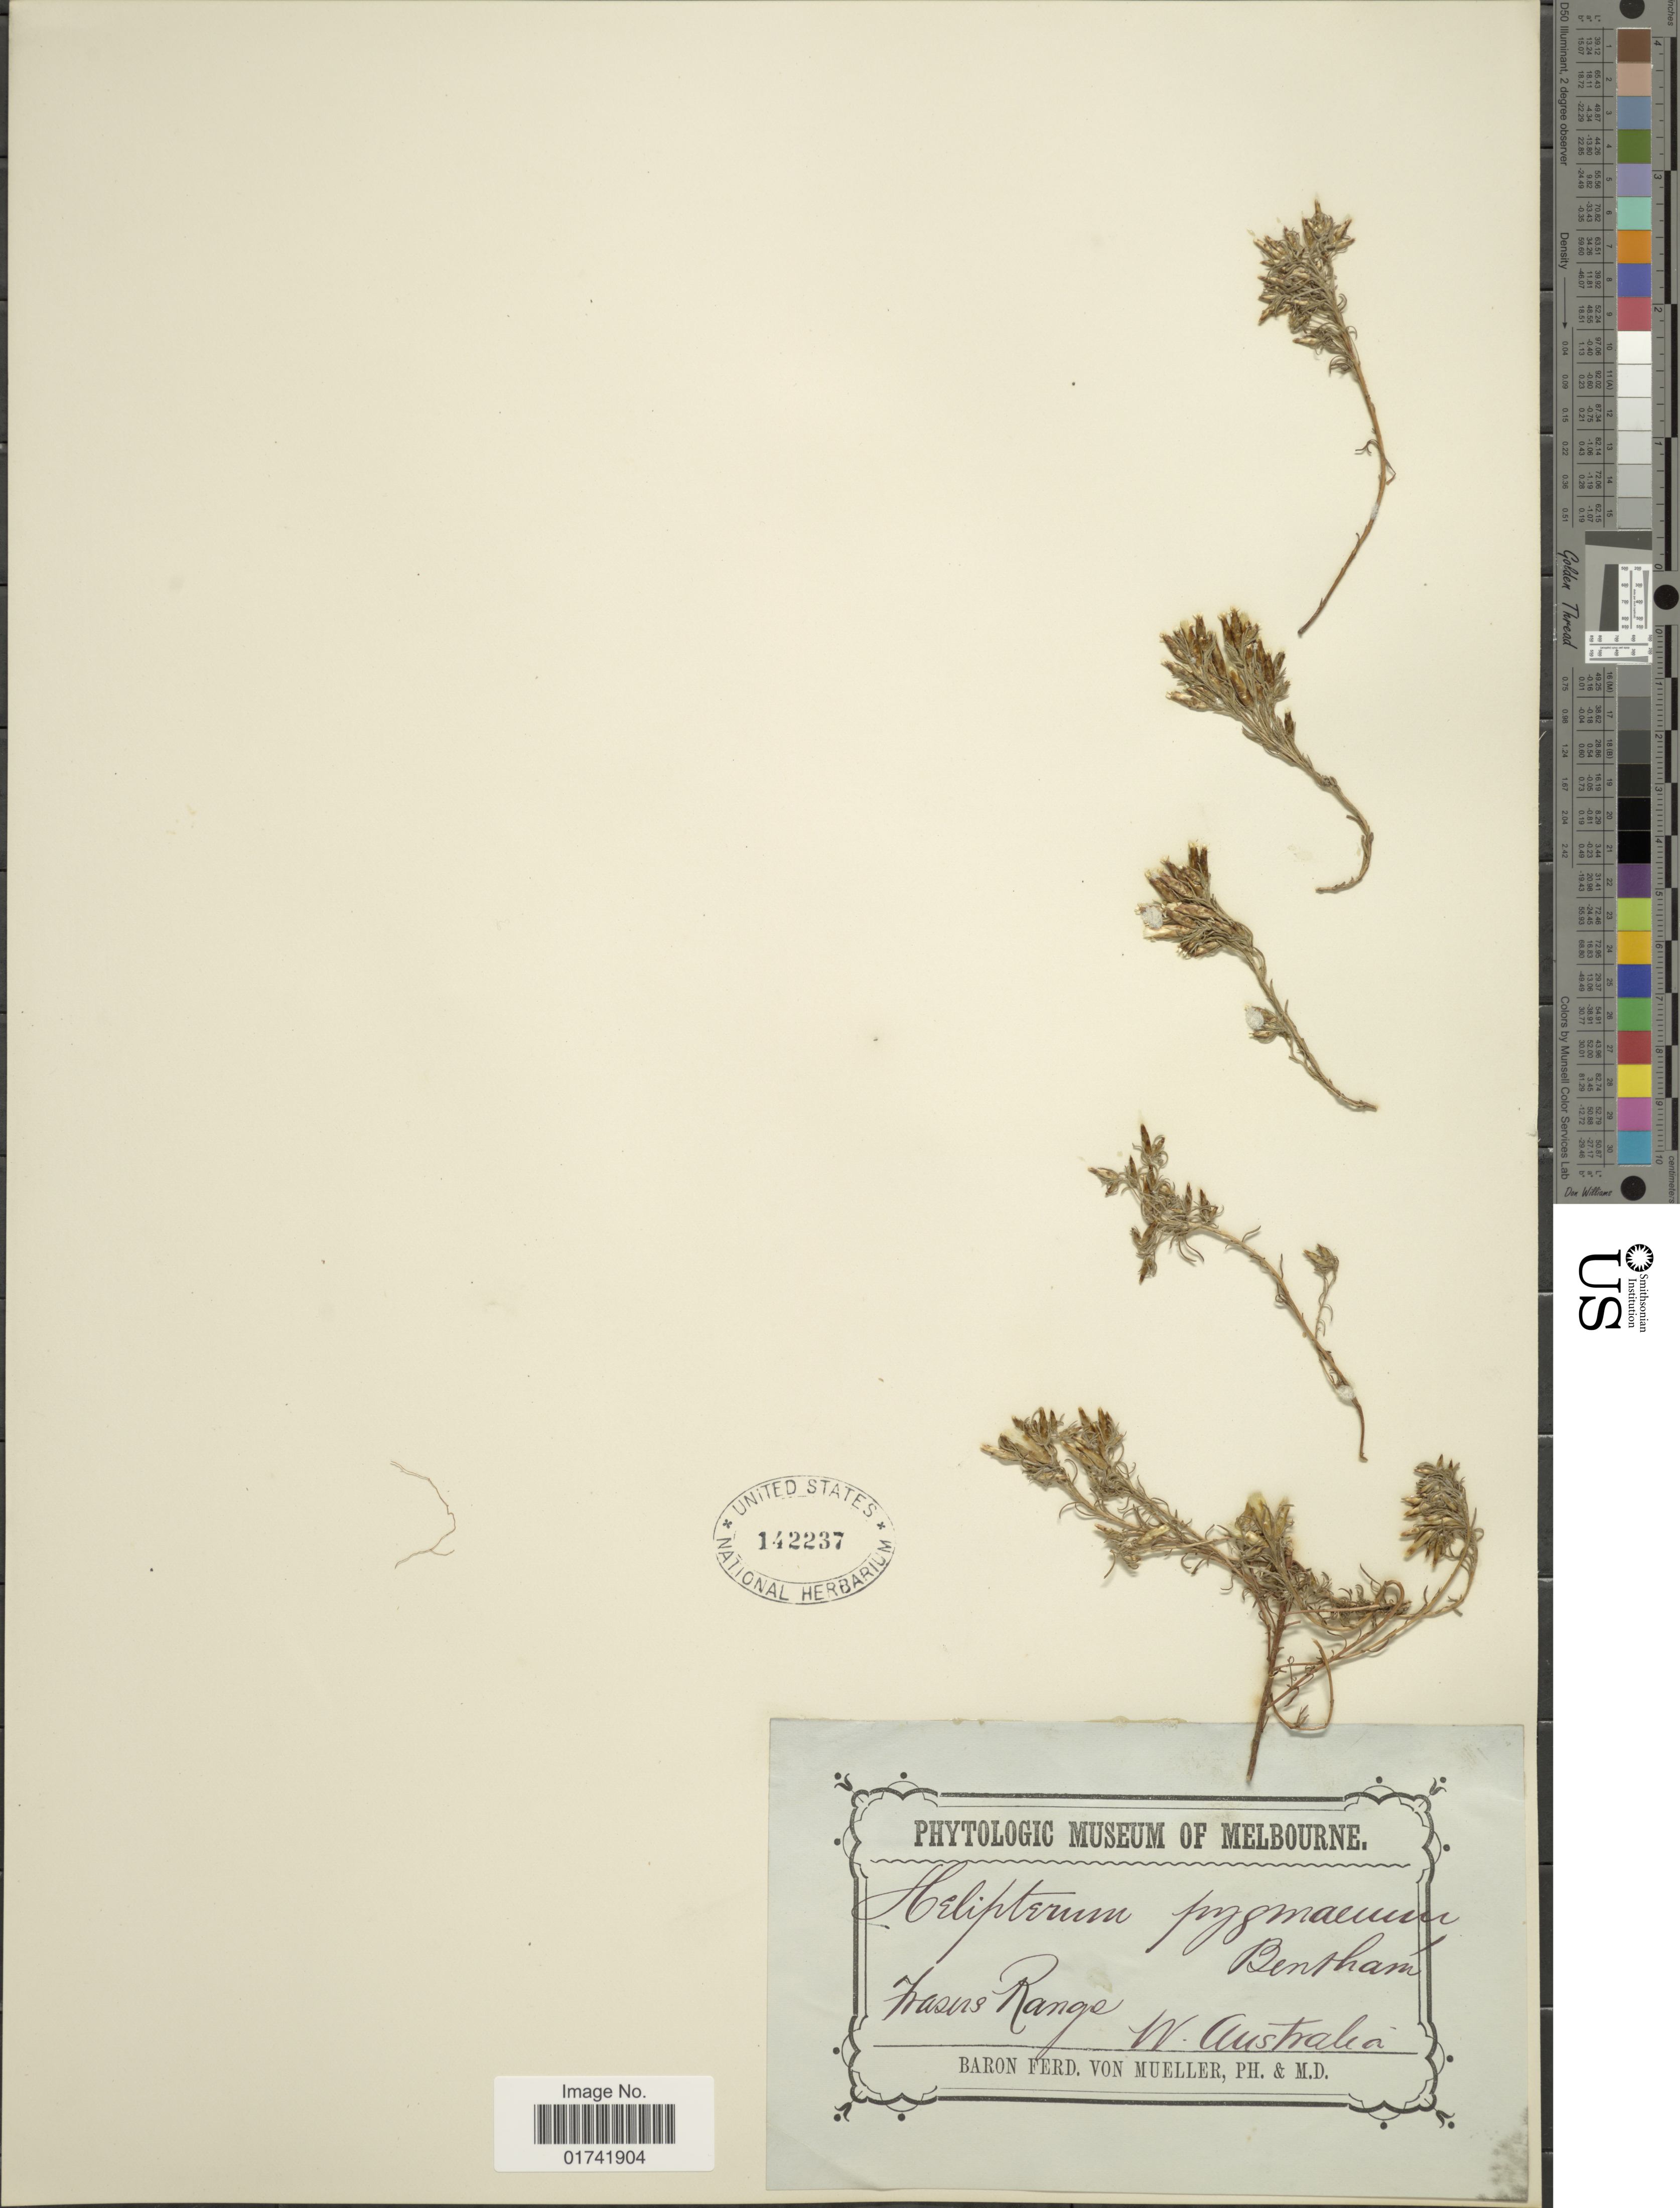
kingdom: Plantae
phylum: Tracheophyta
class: Magnoliopsida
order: Asterales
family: Asteraceae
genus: Rhodanthe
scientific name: Rhodanthe pygmaea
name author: (DC.) Paul G. Wilson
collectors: B. von Mueller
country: Australia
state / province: Western Australia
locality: Fransis Range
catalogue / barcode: US 142237